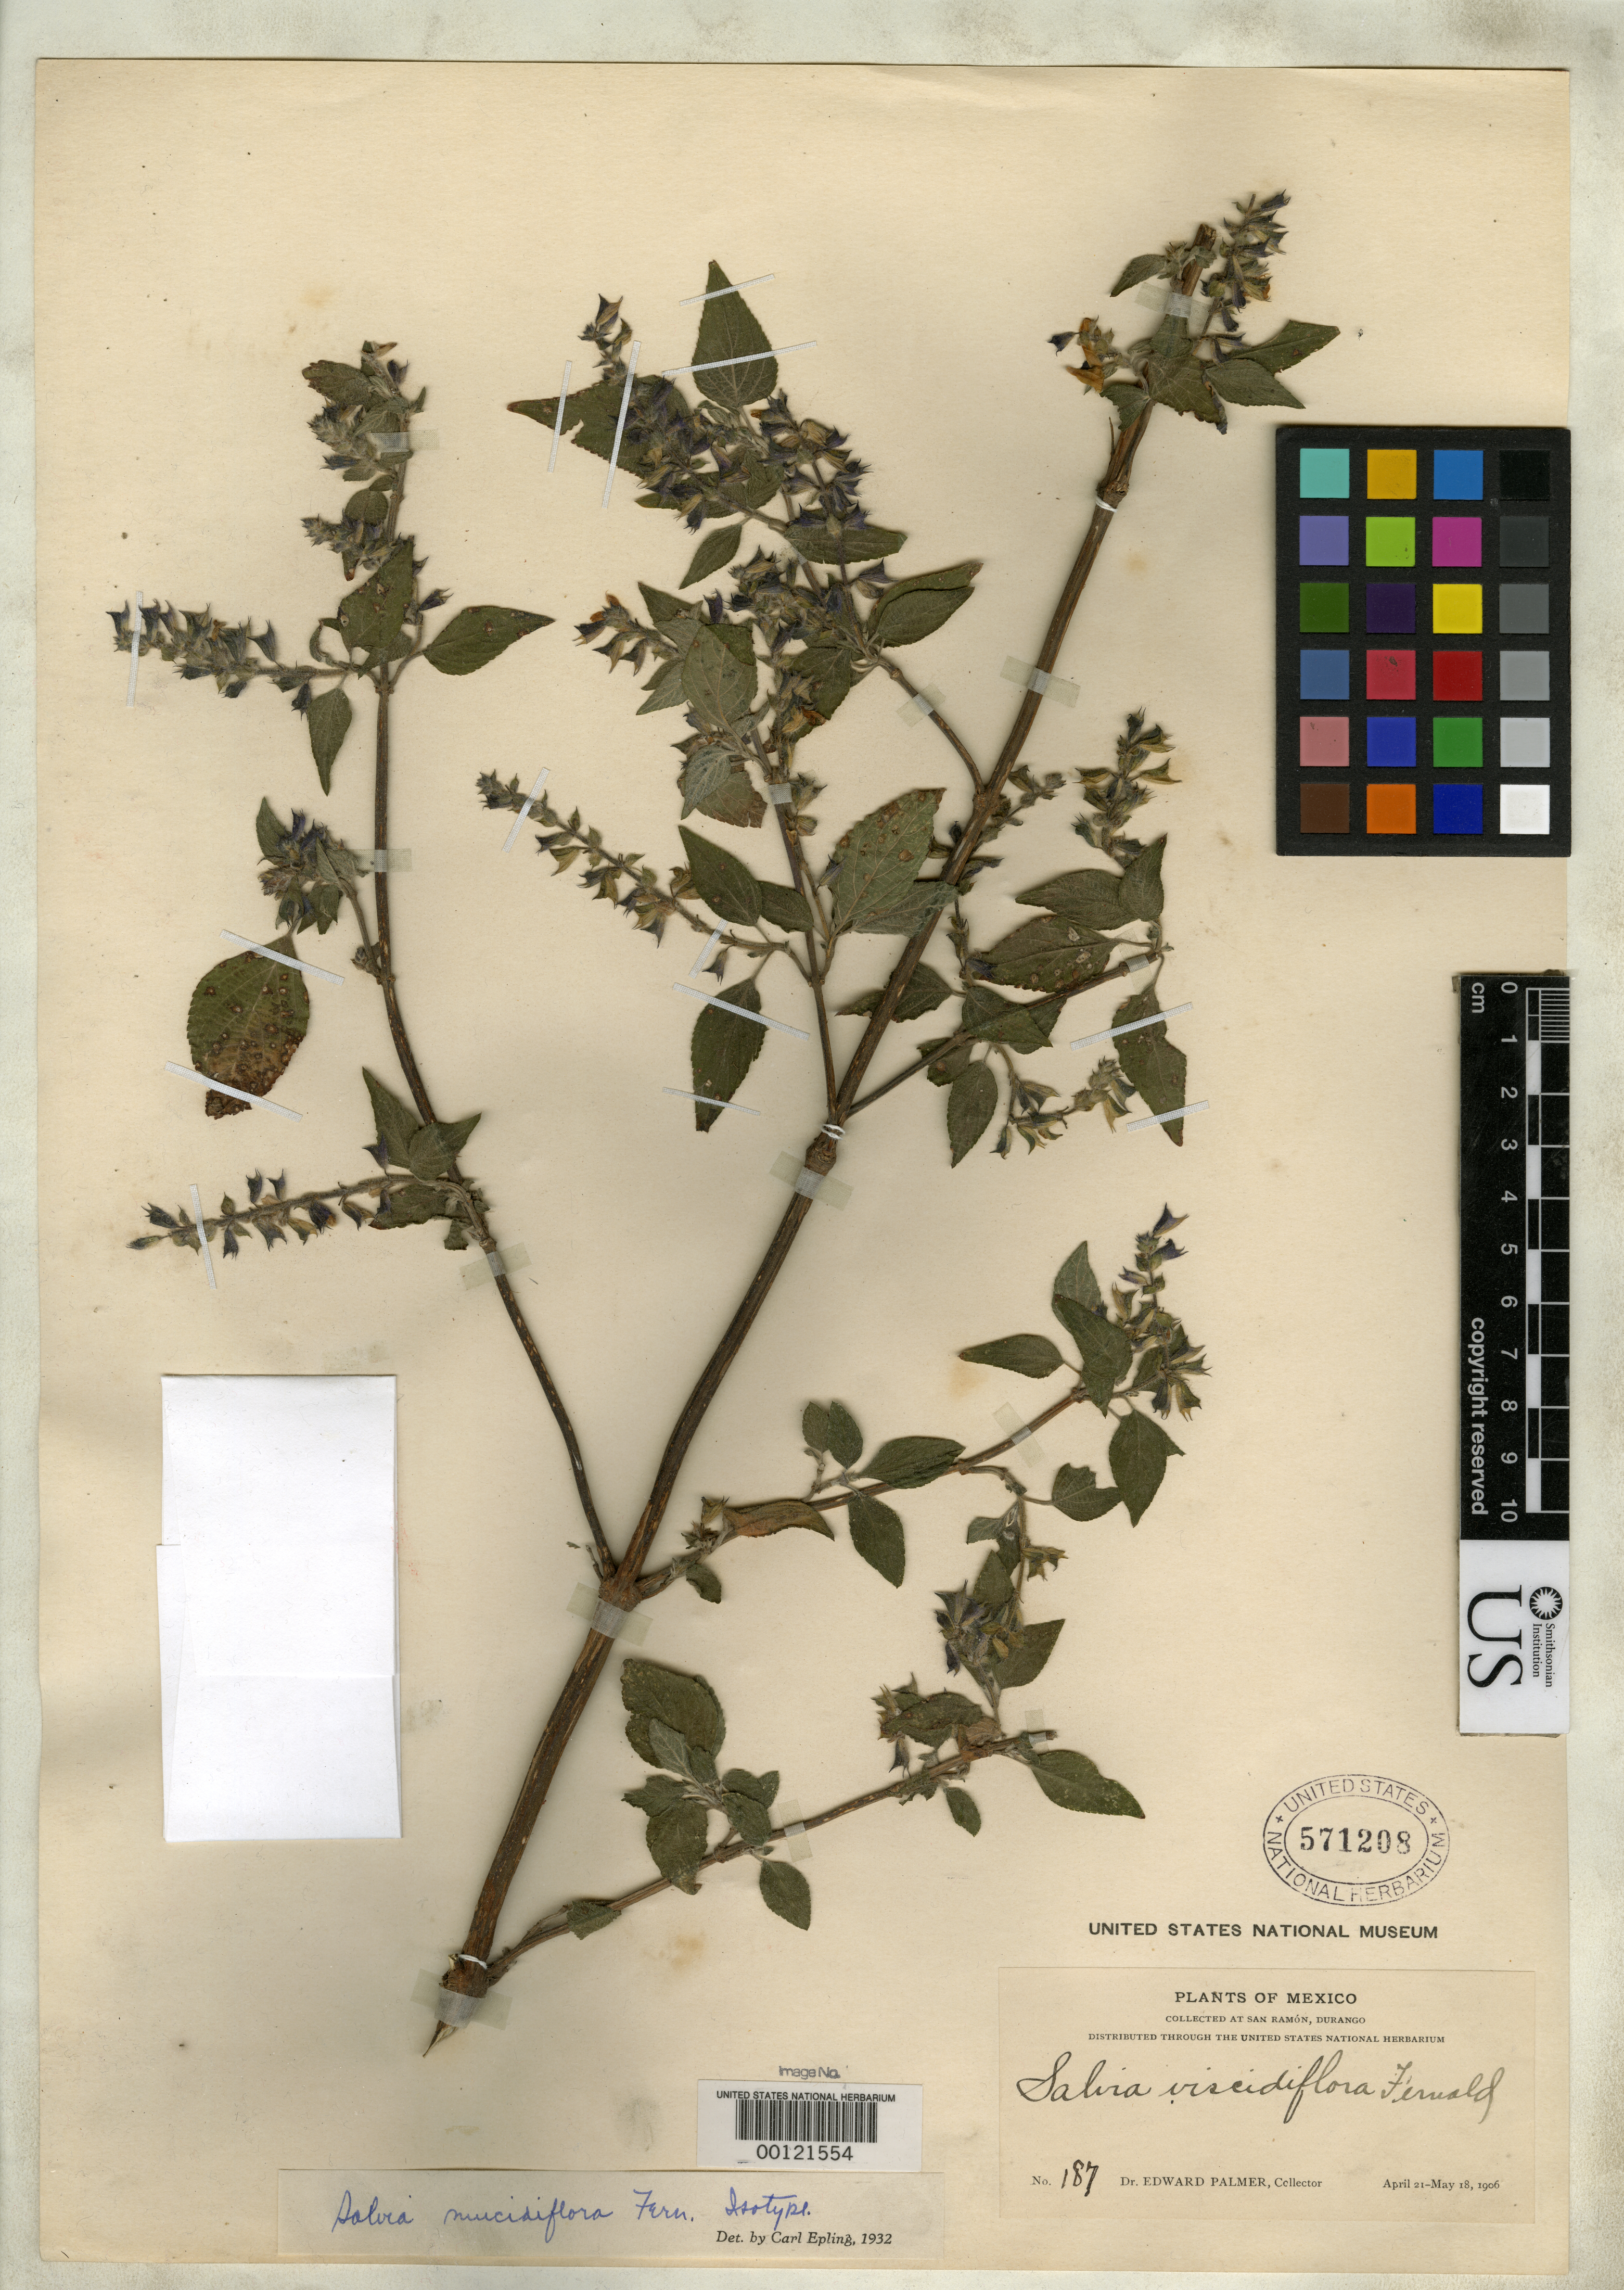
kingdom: Plantae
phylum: Tracheophyta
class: Magnoliopsida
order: Lamiales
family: Lamiaceae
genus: Salvia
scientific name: Salvia mucidiflora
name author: Fernald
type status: Isotype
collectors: E. Palmer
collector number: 187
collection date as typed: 21 Apr 1906 to 18 May 1906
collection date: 1906-04-21/1906-05-18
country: Mexico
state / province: Durango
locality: San Ramon.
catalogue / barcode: US 571208